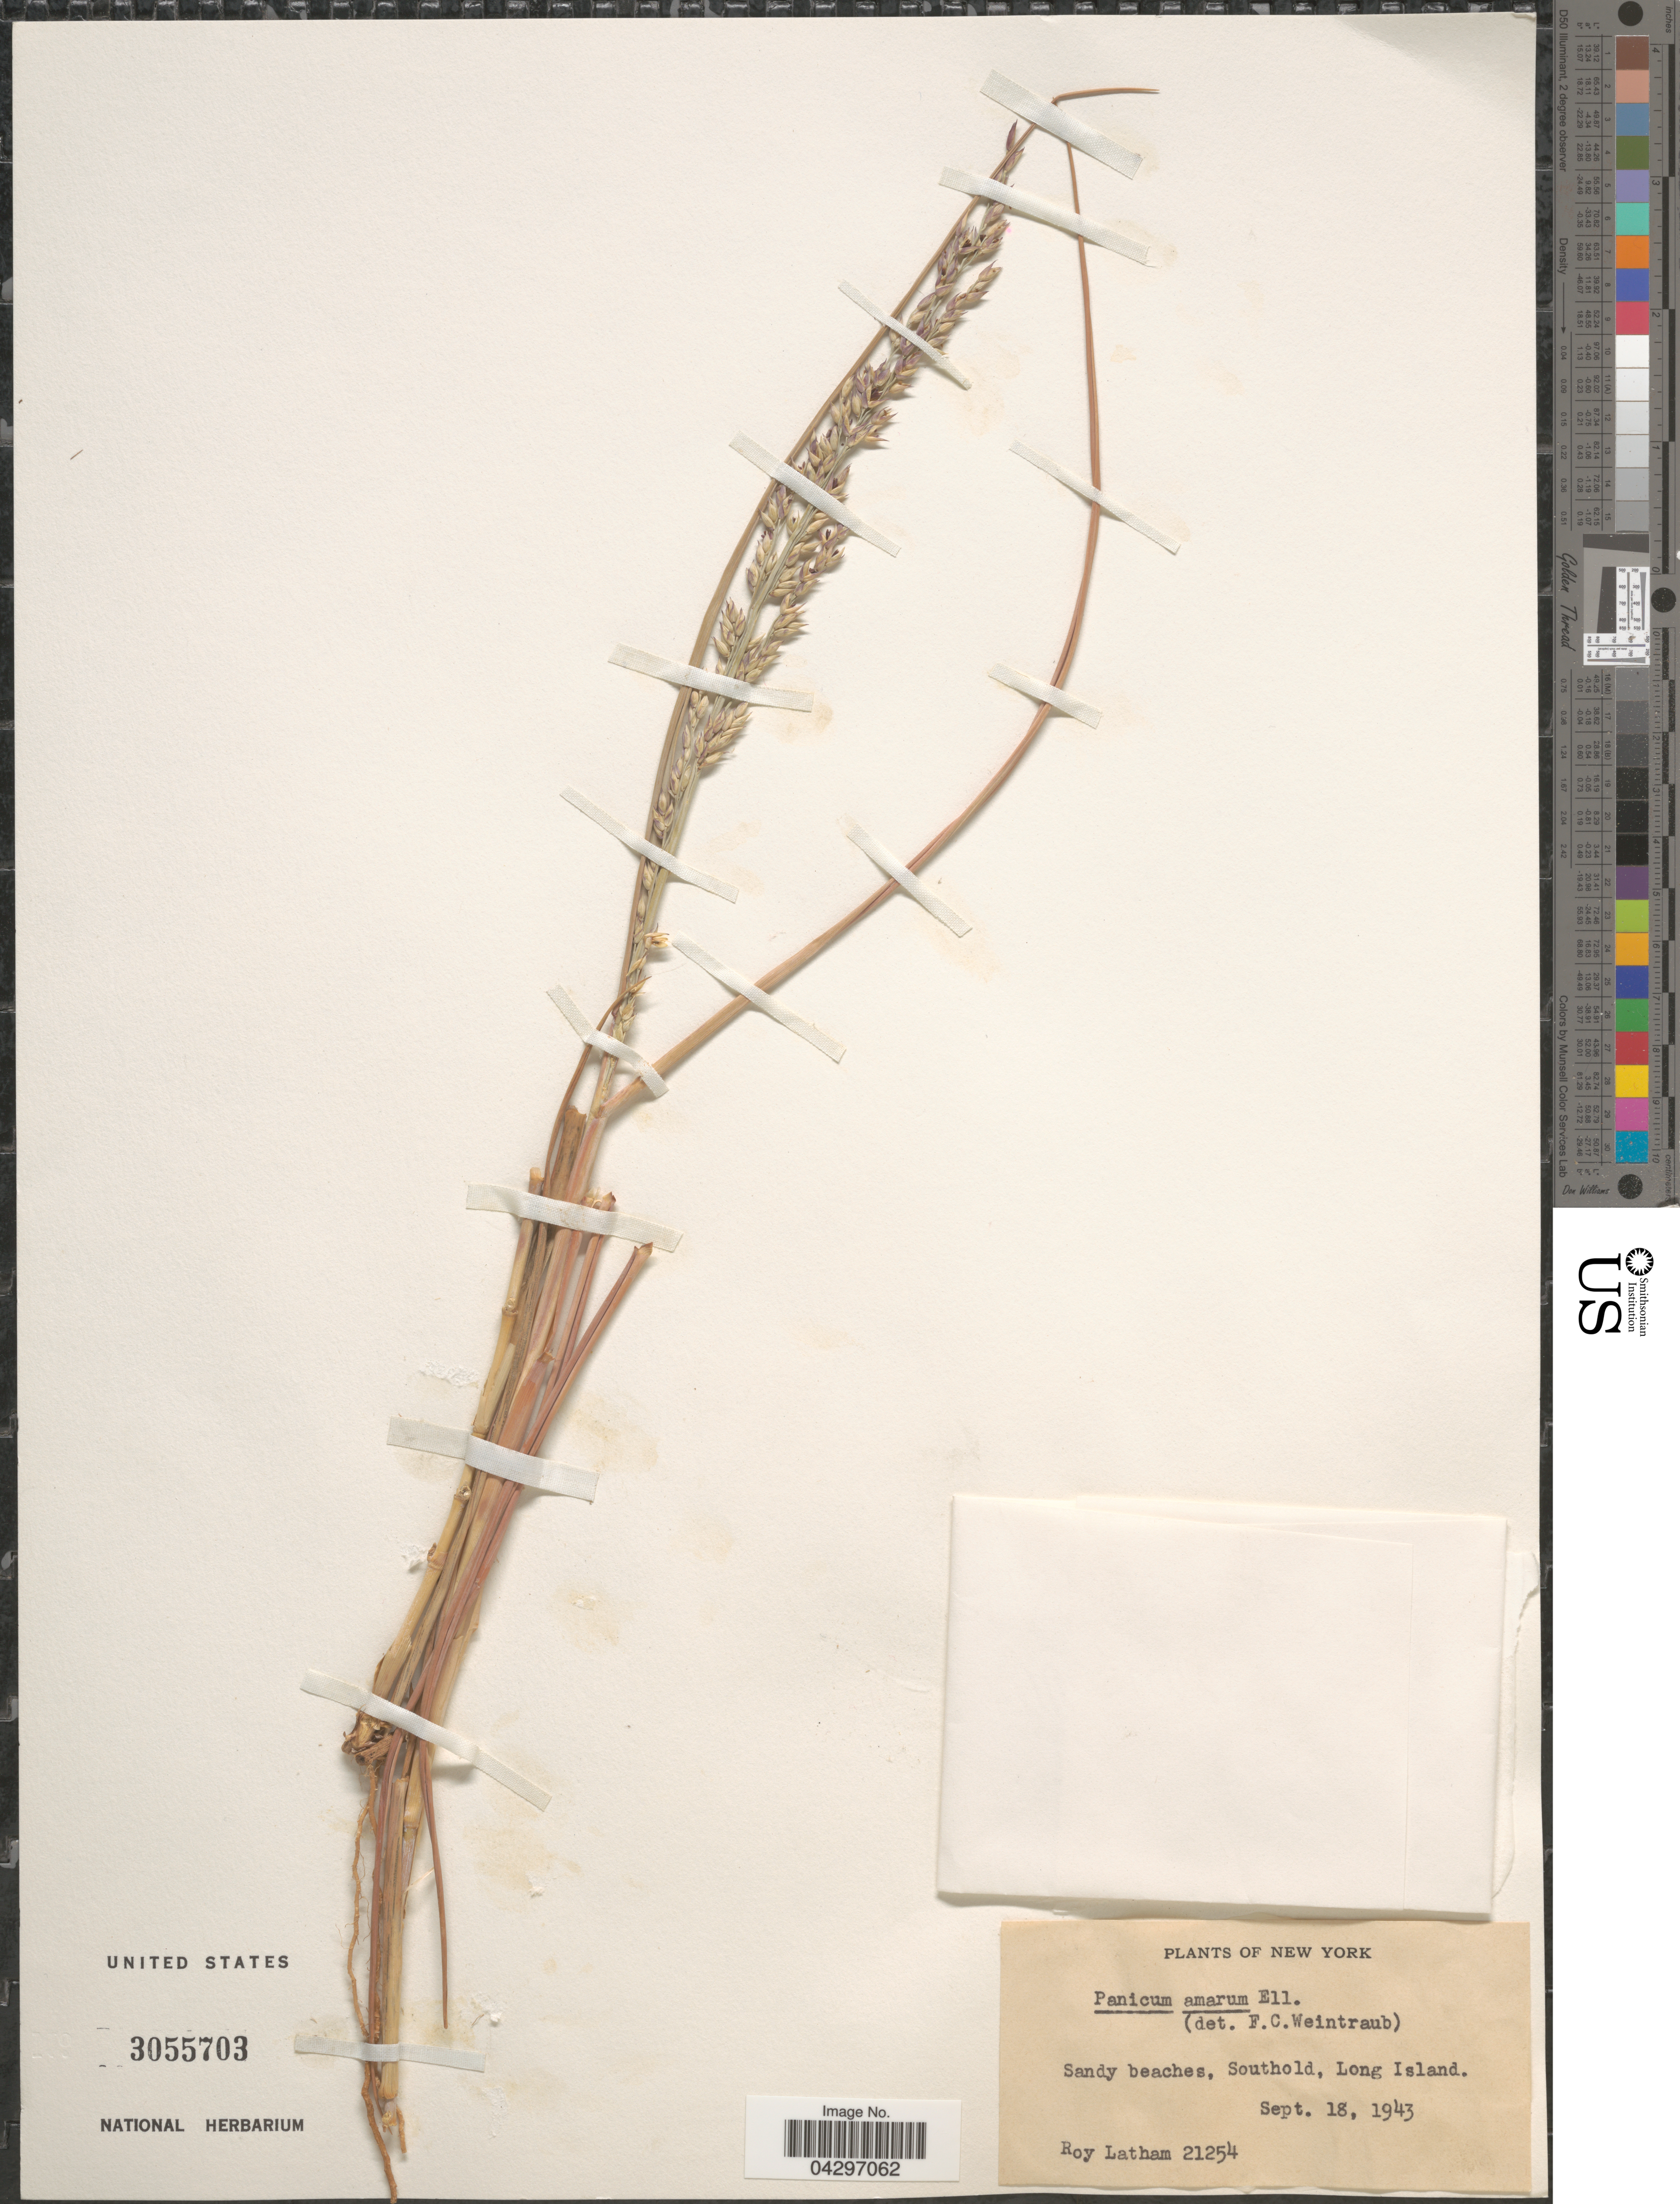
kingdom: Plantae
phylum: Tracheophyta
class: Liliopsida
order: Poales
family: Poaceae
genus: Panicum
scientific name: Panicum amarum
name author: Elliott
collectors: R. Latham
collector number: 21254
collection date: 1943-09-18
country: United States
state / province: New York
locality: Sandy beaches, Southold, Long Island.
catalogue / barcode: US 3055703